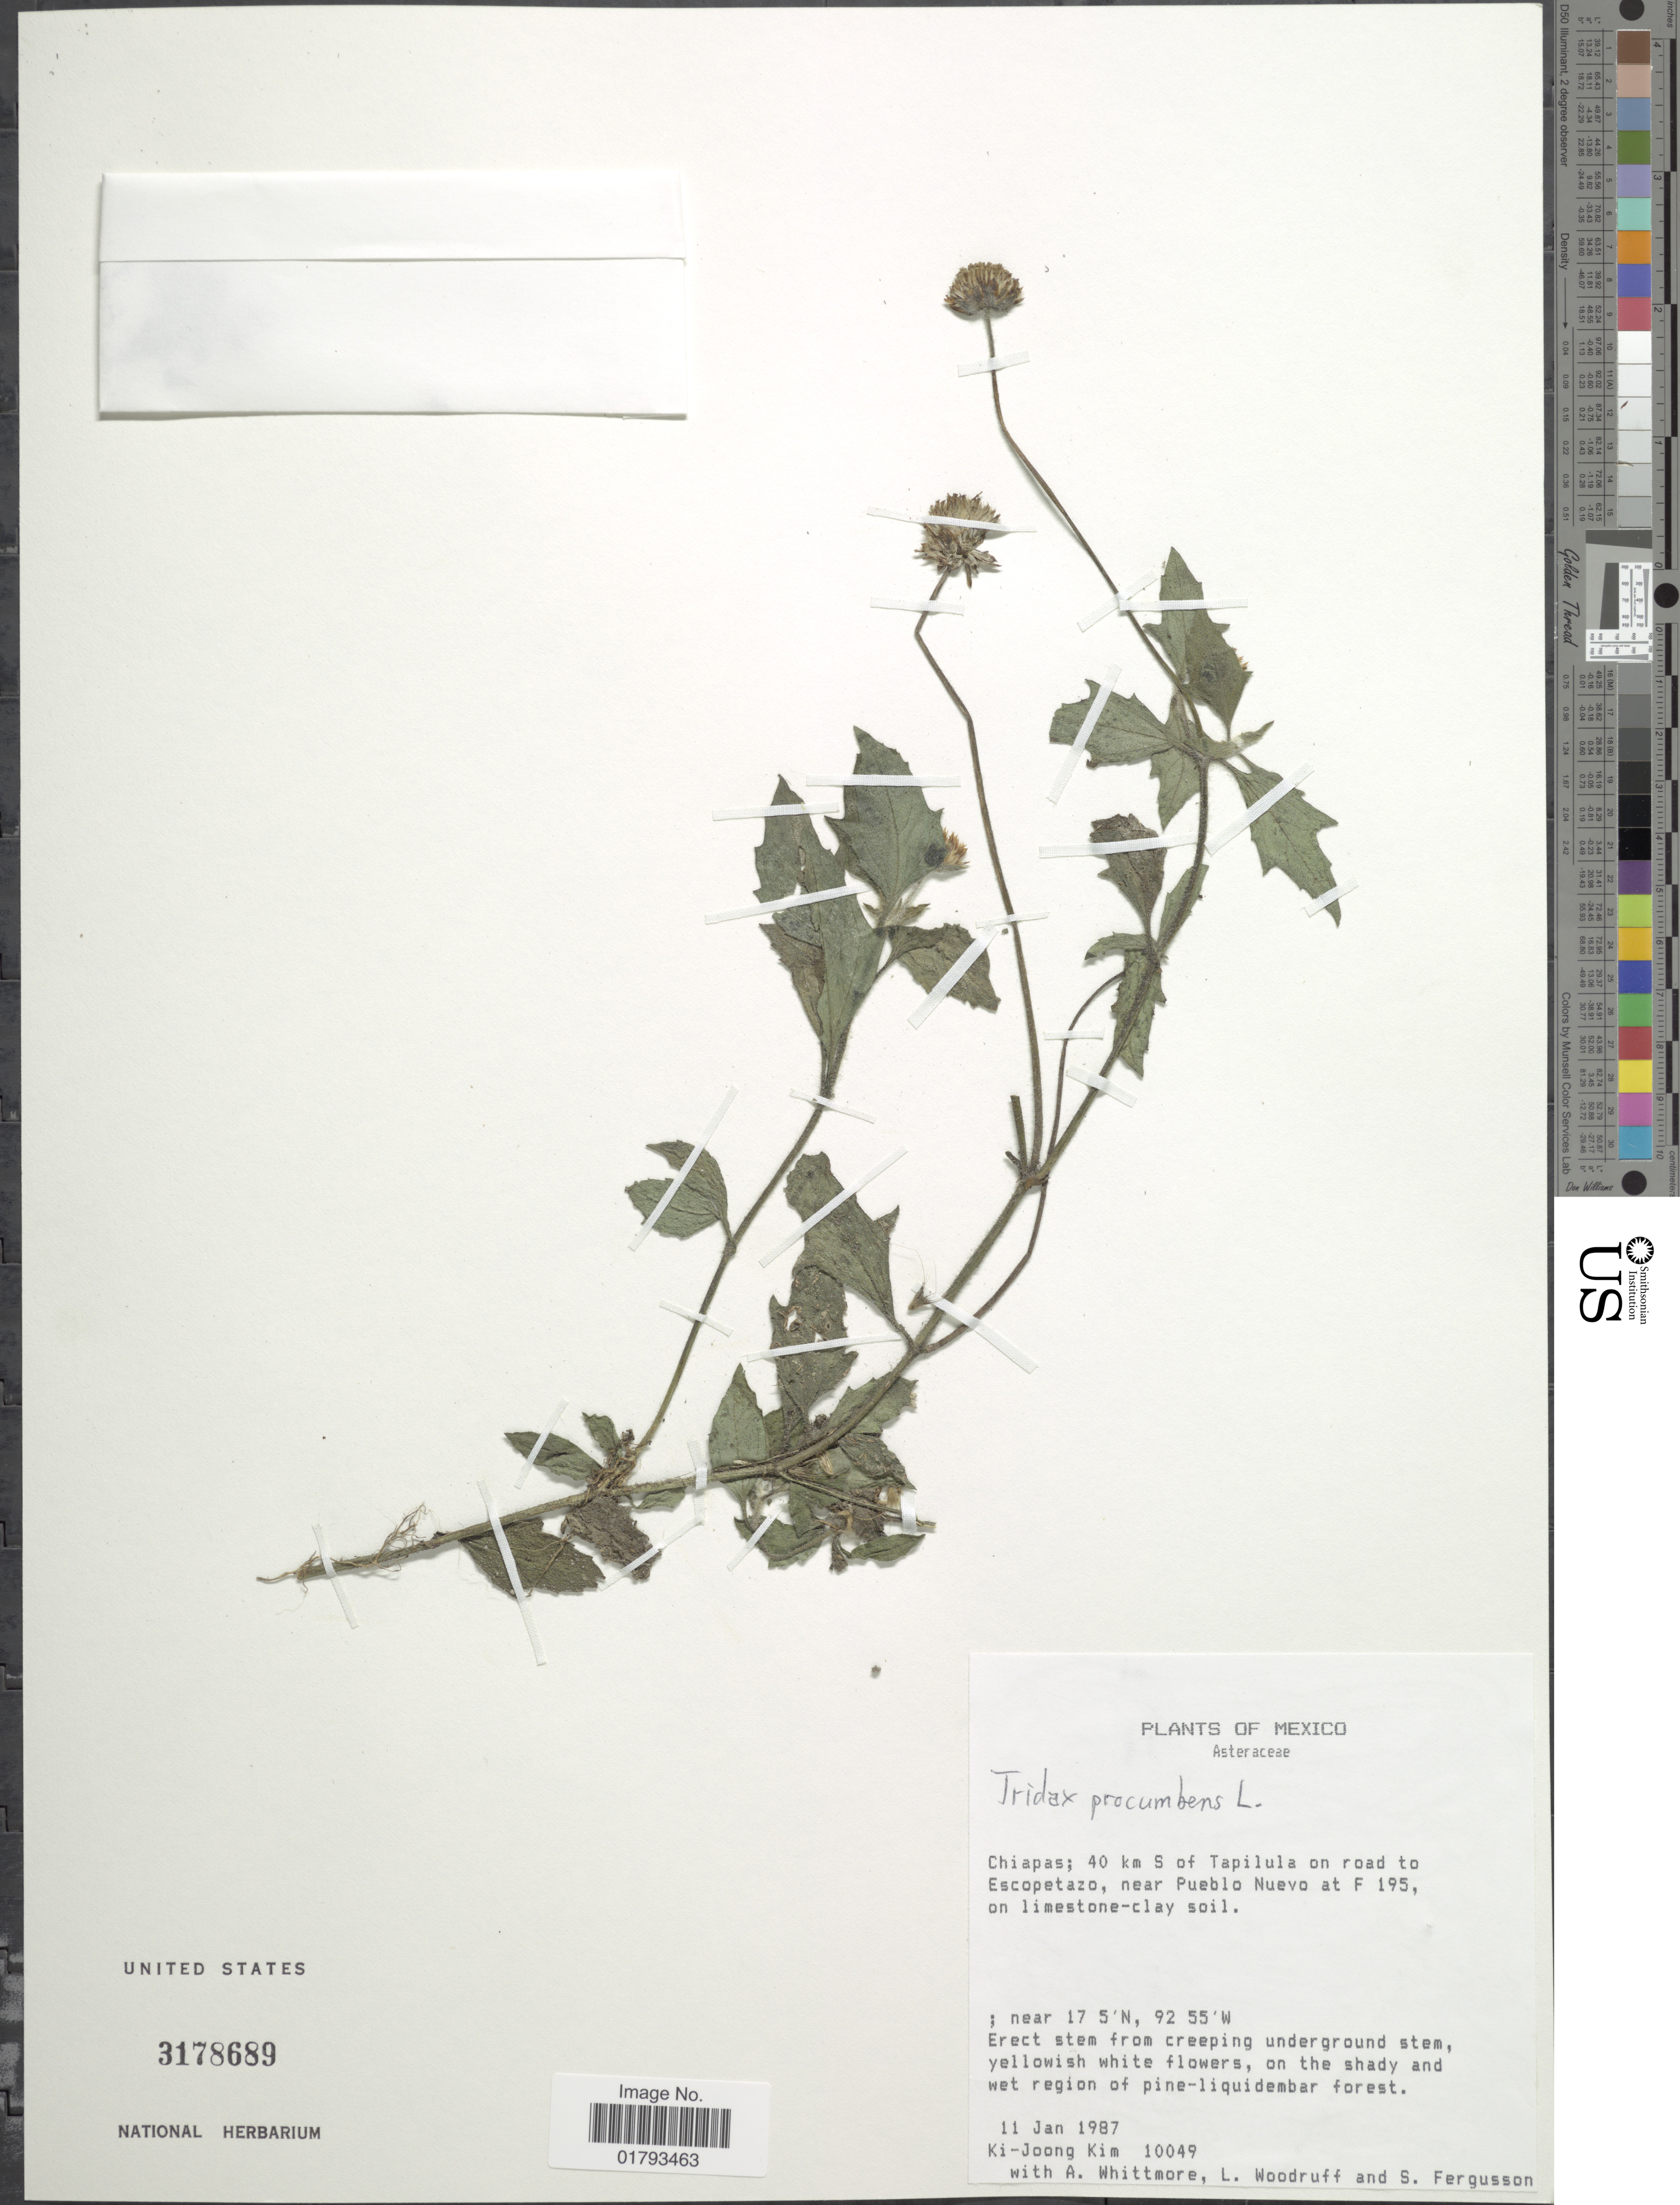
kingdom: Plantae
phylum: Tracheophyta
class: Magnoliopsida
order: Asterales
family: Asteraceae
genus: Tridax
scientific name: Tridax procumbens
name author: L.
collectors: K. Kim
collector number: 10049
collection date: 1987-01-11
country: Mexico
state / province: Chiapas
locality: Chiapas: 40 km S of Tapilula on road to Escopetazo, near Pueblo Nuevo.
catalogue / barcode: US 3178689